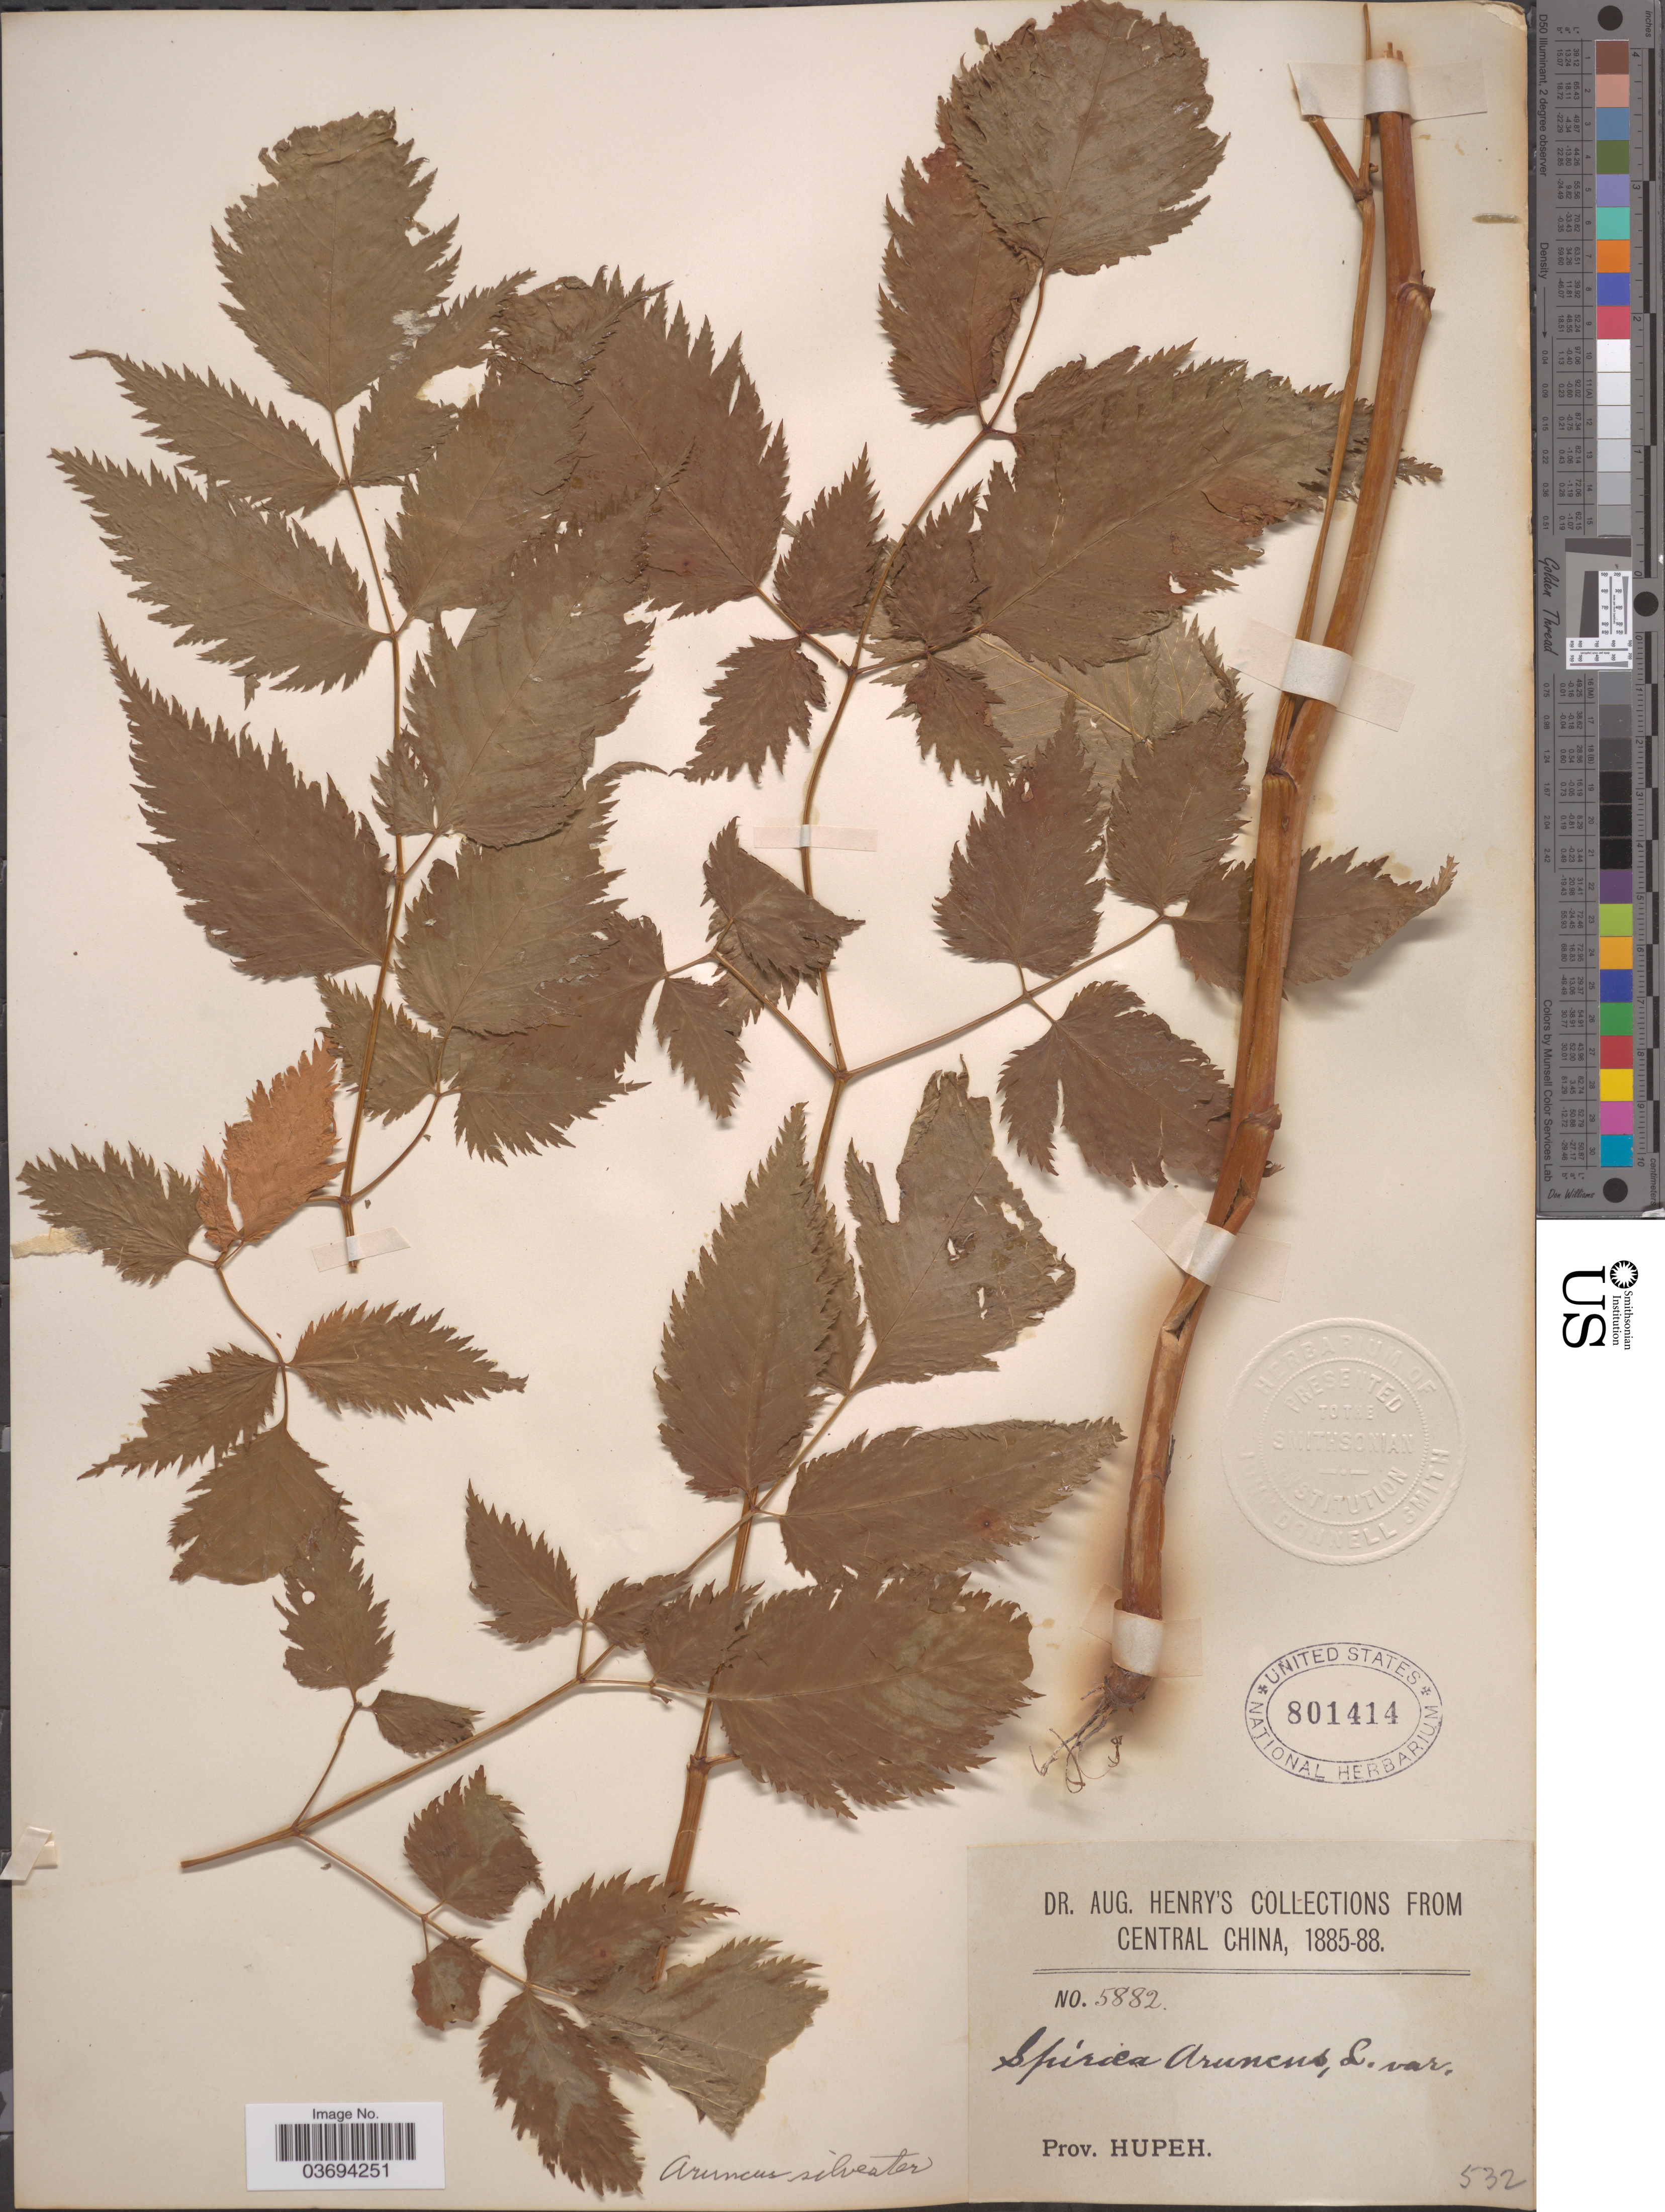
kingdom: Plantae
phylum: Tracheophyta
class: Magnoliopsida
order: Rosales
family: Rosaceae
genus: Aruncus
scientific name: Aruncus sylvester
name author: Kostel. ex Maxim.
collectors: A. Henry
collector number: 5882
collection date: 1885/1888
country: China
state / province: Hubei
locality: Central China. Prov. Hupeh.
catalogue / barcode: US 801414